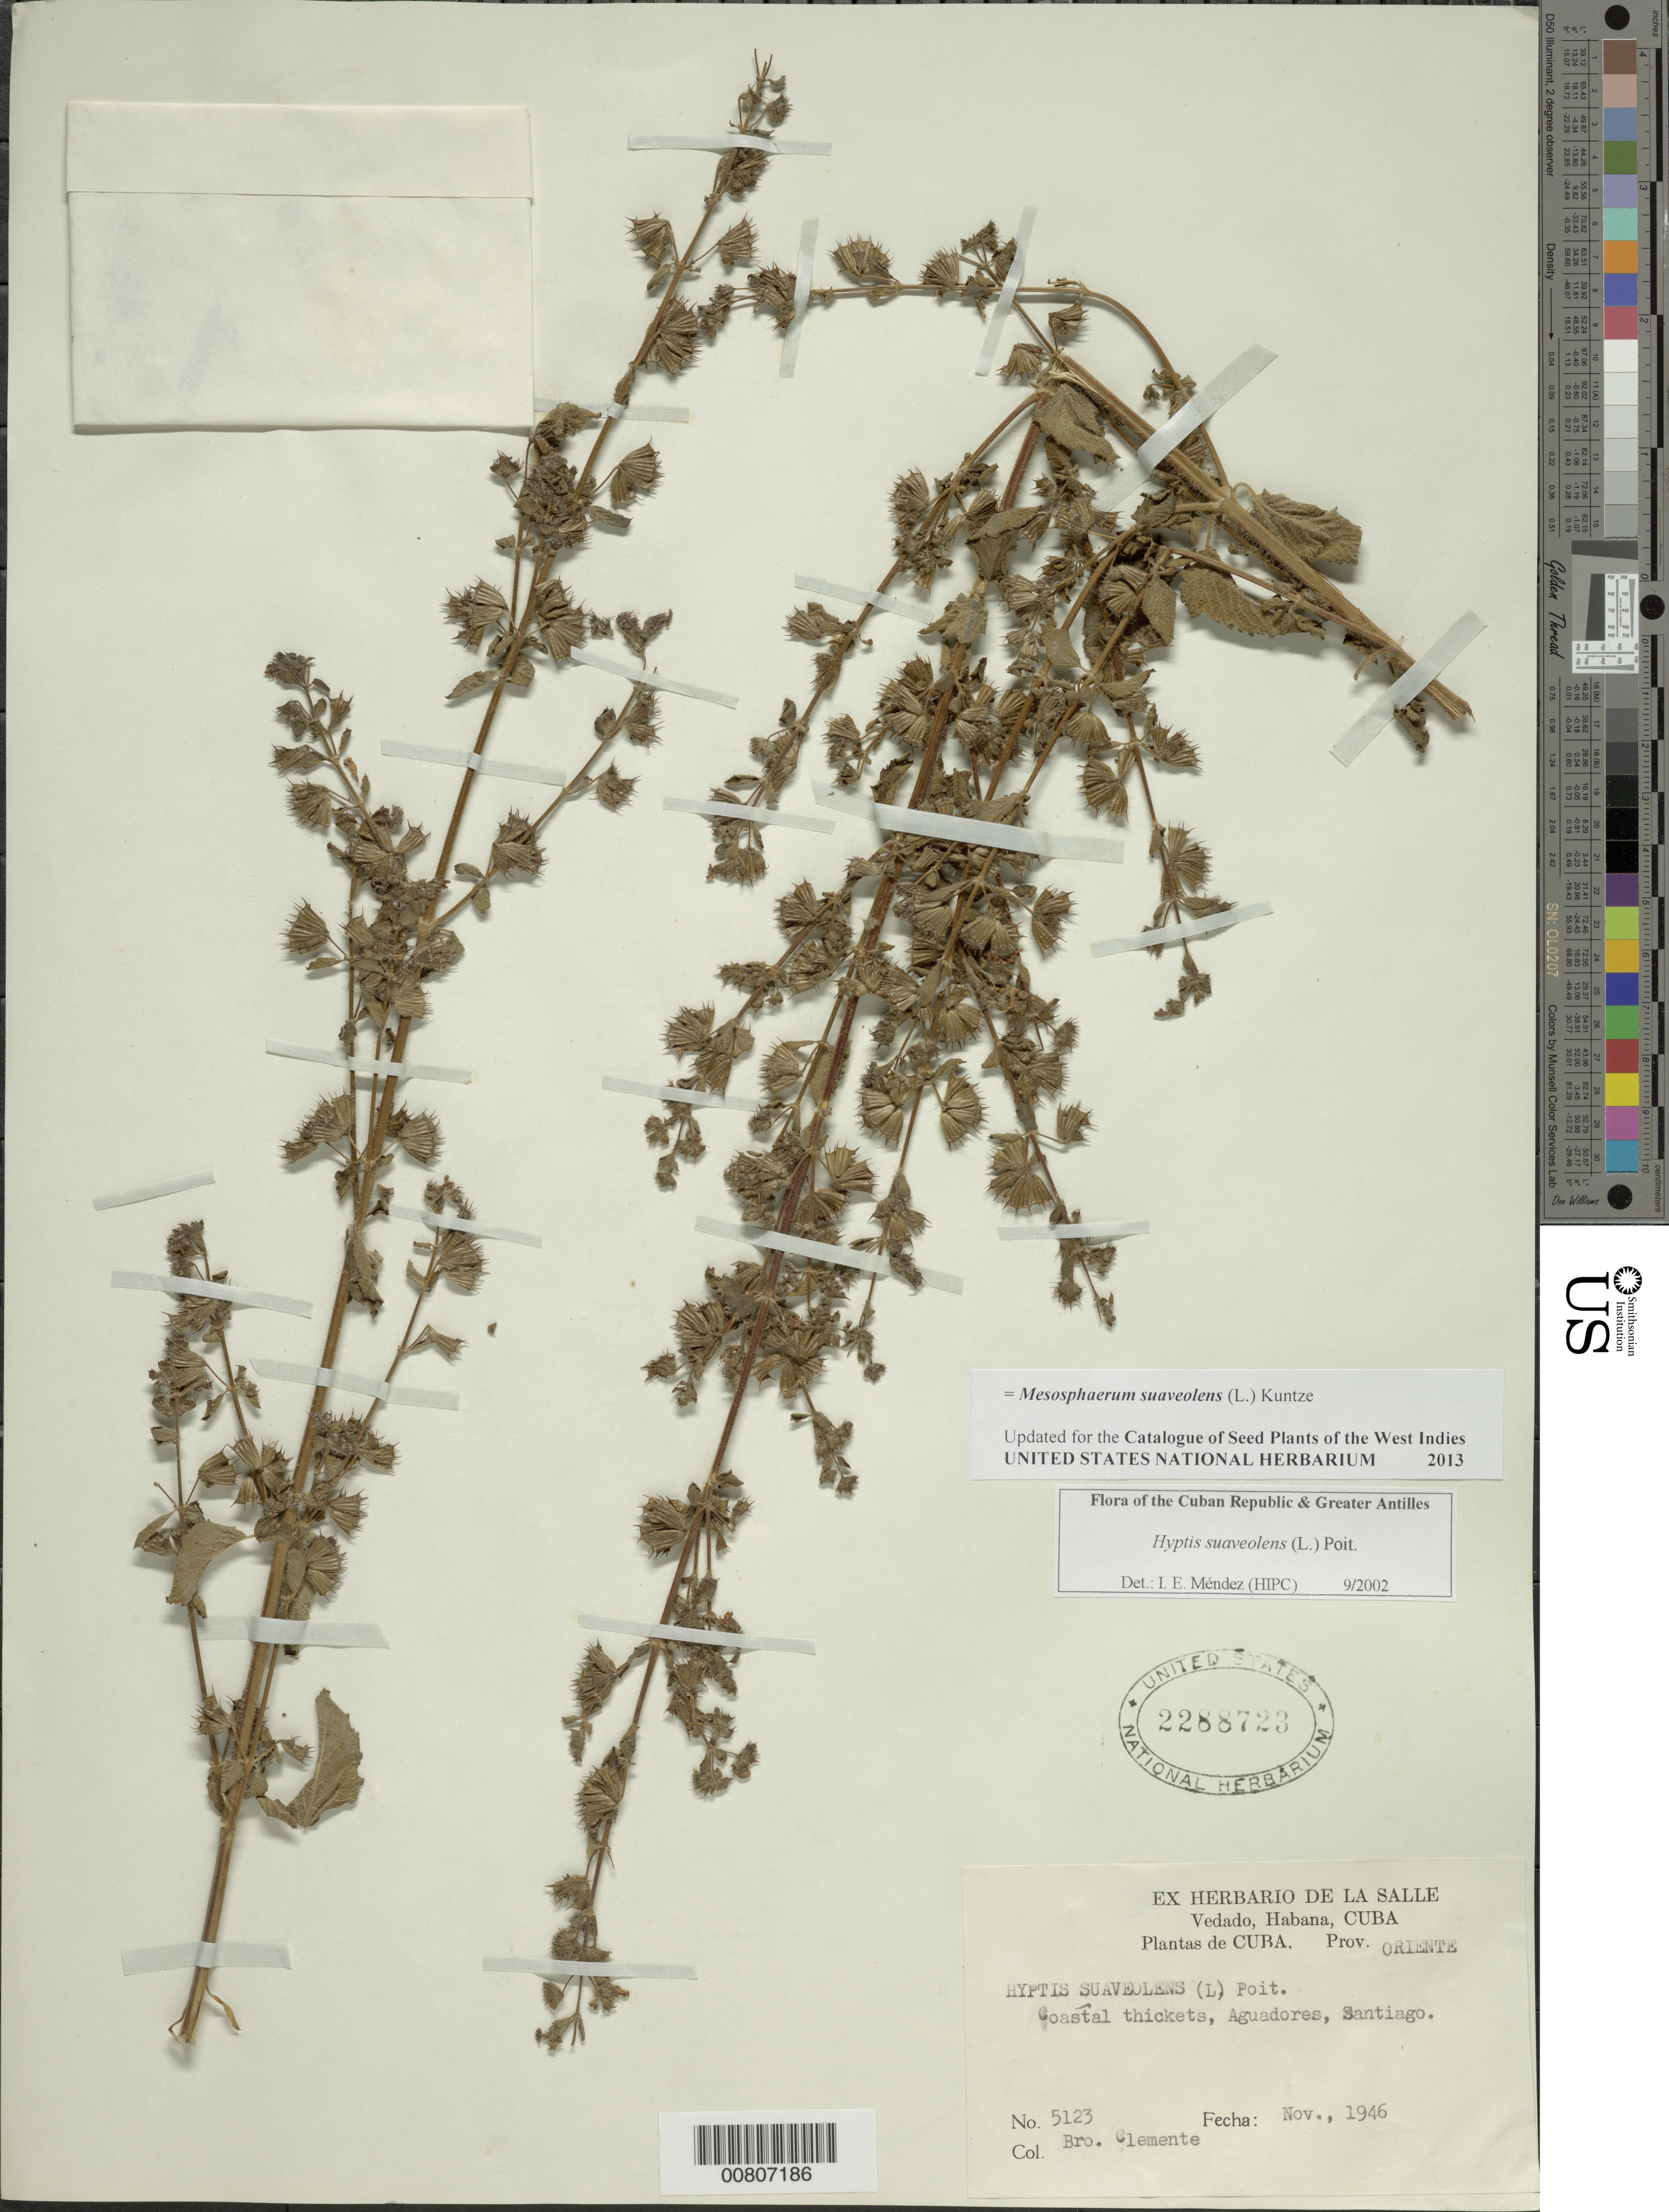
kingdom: Plantae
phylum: Tracheophyta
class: Magnoliopsida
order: Lamiales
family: Lamiaceae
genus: Hyptis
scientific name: Hyptis suaveolens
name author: (L.) Poit.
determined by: Méndez, Isidro E., (HIPC)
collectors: Bro. Clemente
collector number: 5123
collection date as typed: Nov 1946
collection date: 1946-11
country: Cuba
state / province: Santiago de Cuba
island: Cuba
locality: Aguadores, Santiago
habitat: Coastal thickets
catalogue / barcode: US 2288723